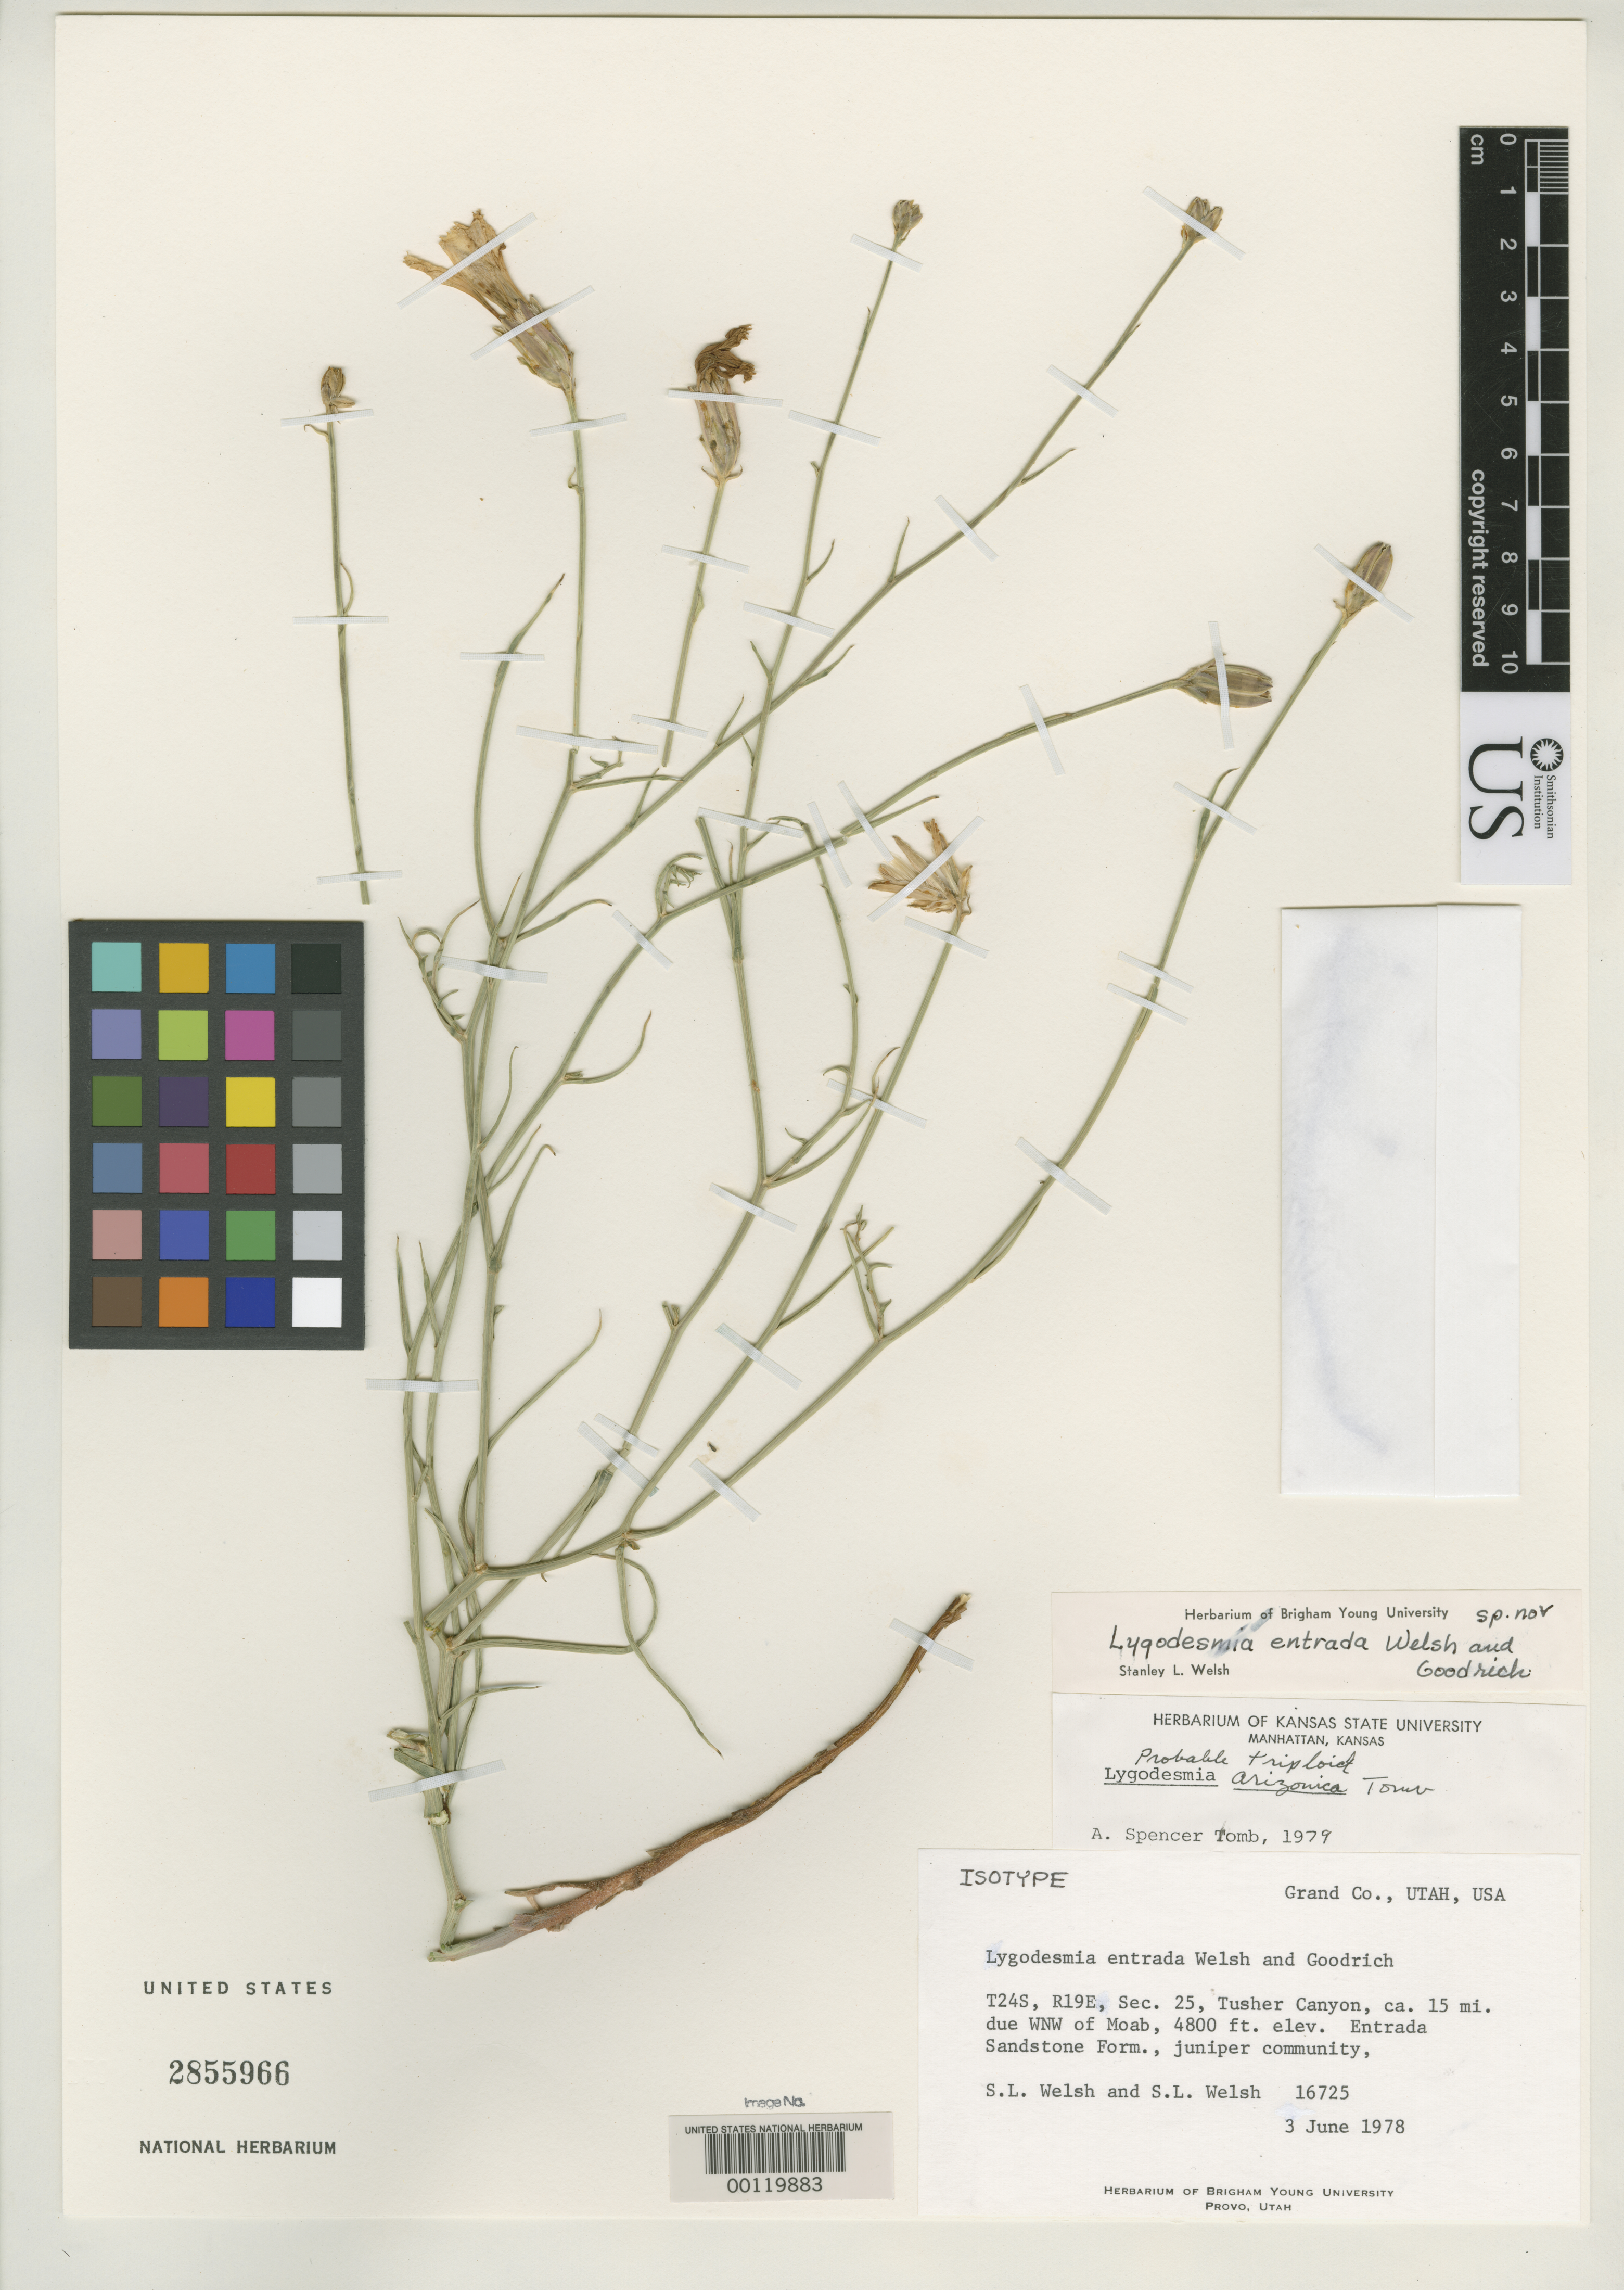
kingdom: Plantae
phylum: Tracheophyta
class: Magnoliopsida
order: Asterales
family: Asteraceae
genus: Lygodesmia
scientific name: Lygodesmia entrada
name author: S.L. Welsh & Goodrich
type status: Isotype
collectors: S. Welsh & S. Welsh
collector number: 16725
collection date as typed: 03 Jun 1978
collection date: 1978-06-03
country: United States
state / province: Utah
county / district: Grand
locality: Tusher Canyon, ca. 15 mi due WNW of Moab; alt. 4800 ft.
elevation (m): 1463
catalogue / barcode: US 2855966